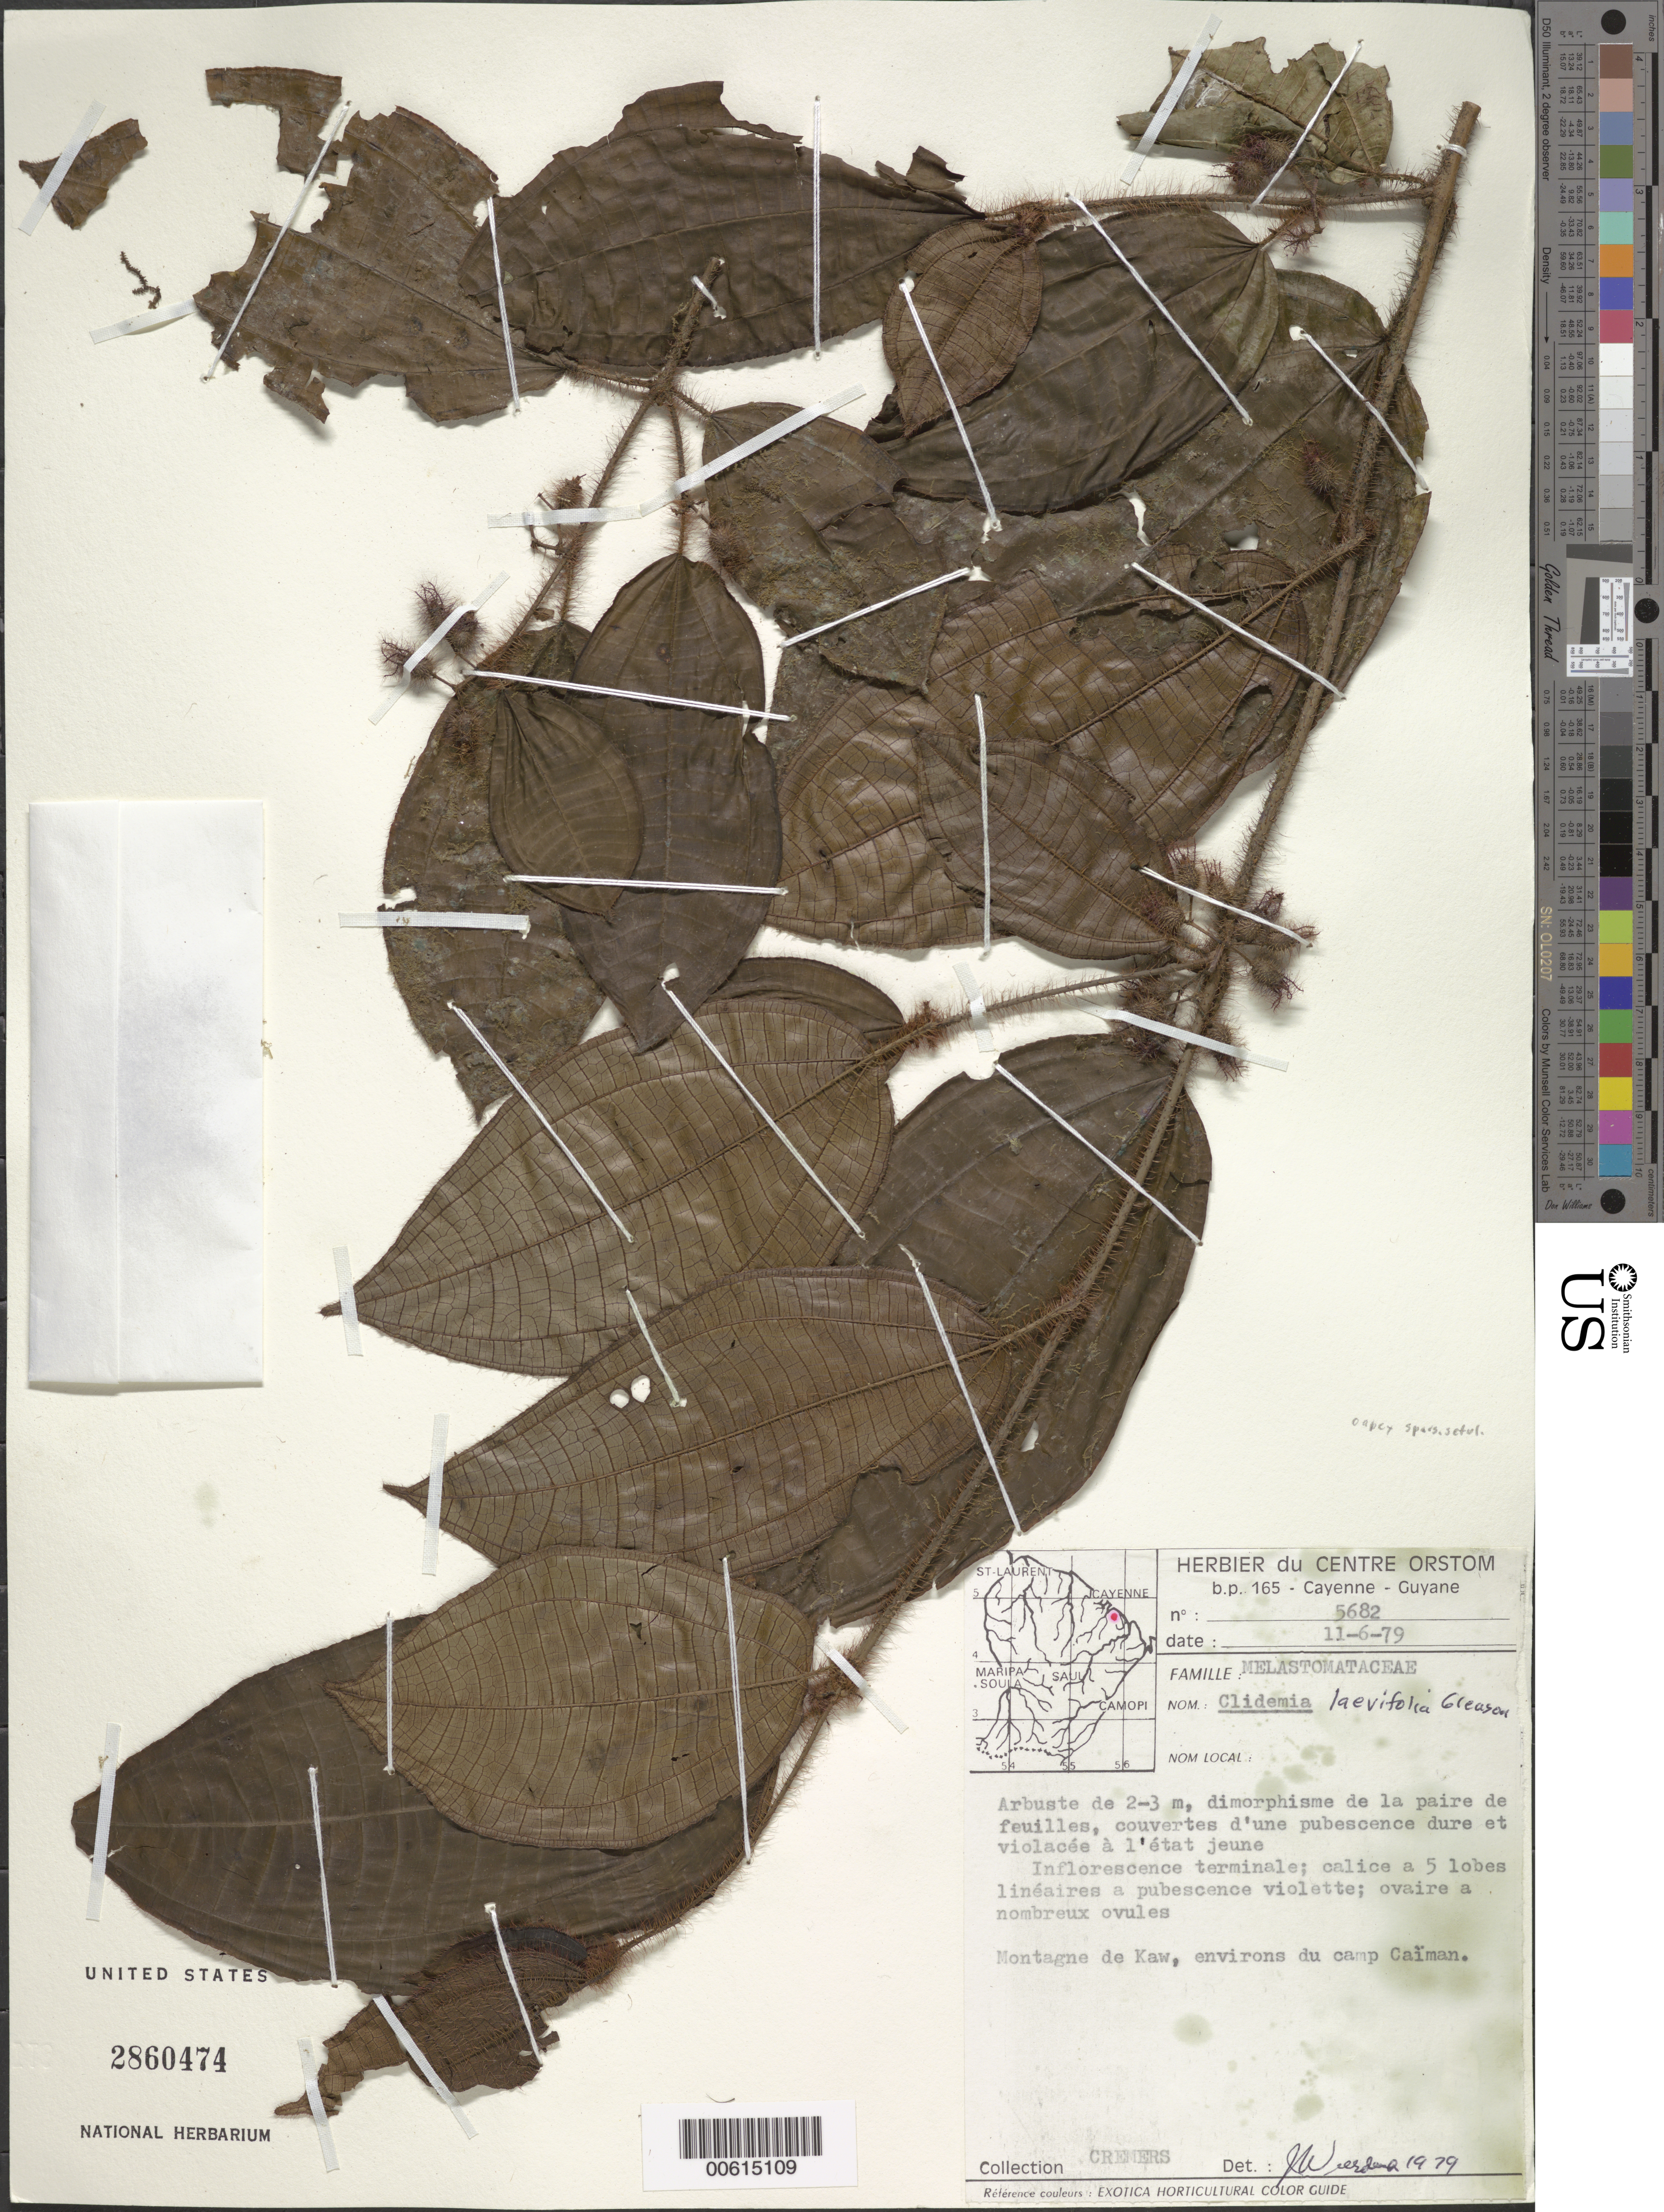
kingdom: Plantae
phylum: Tracheophyta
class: Magnoliopsida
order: Myrtales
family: Melastomataceae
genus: Clidemia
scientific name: Clidemia laevifolia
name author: Gleason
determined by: Wurdack, John J., (US), US (UNITED STATES)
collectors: G. Cremers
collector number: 5682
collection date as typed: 11-Jun-79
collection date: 1979-06-11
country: French Guiana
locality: Montagne de Kaw, Camp Caïman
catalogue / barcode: US 2860474